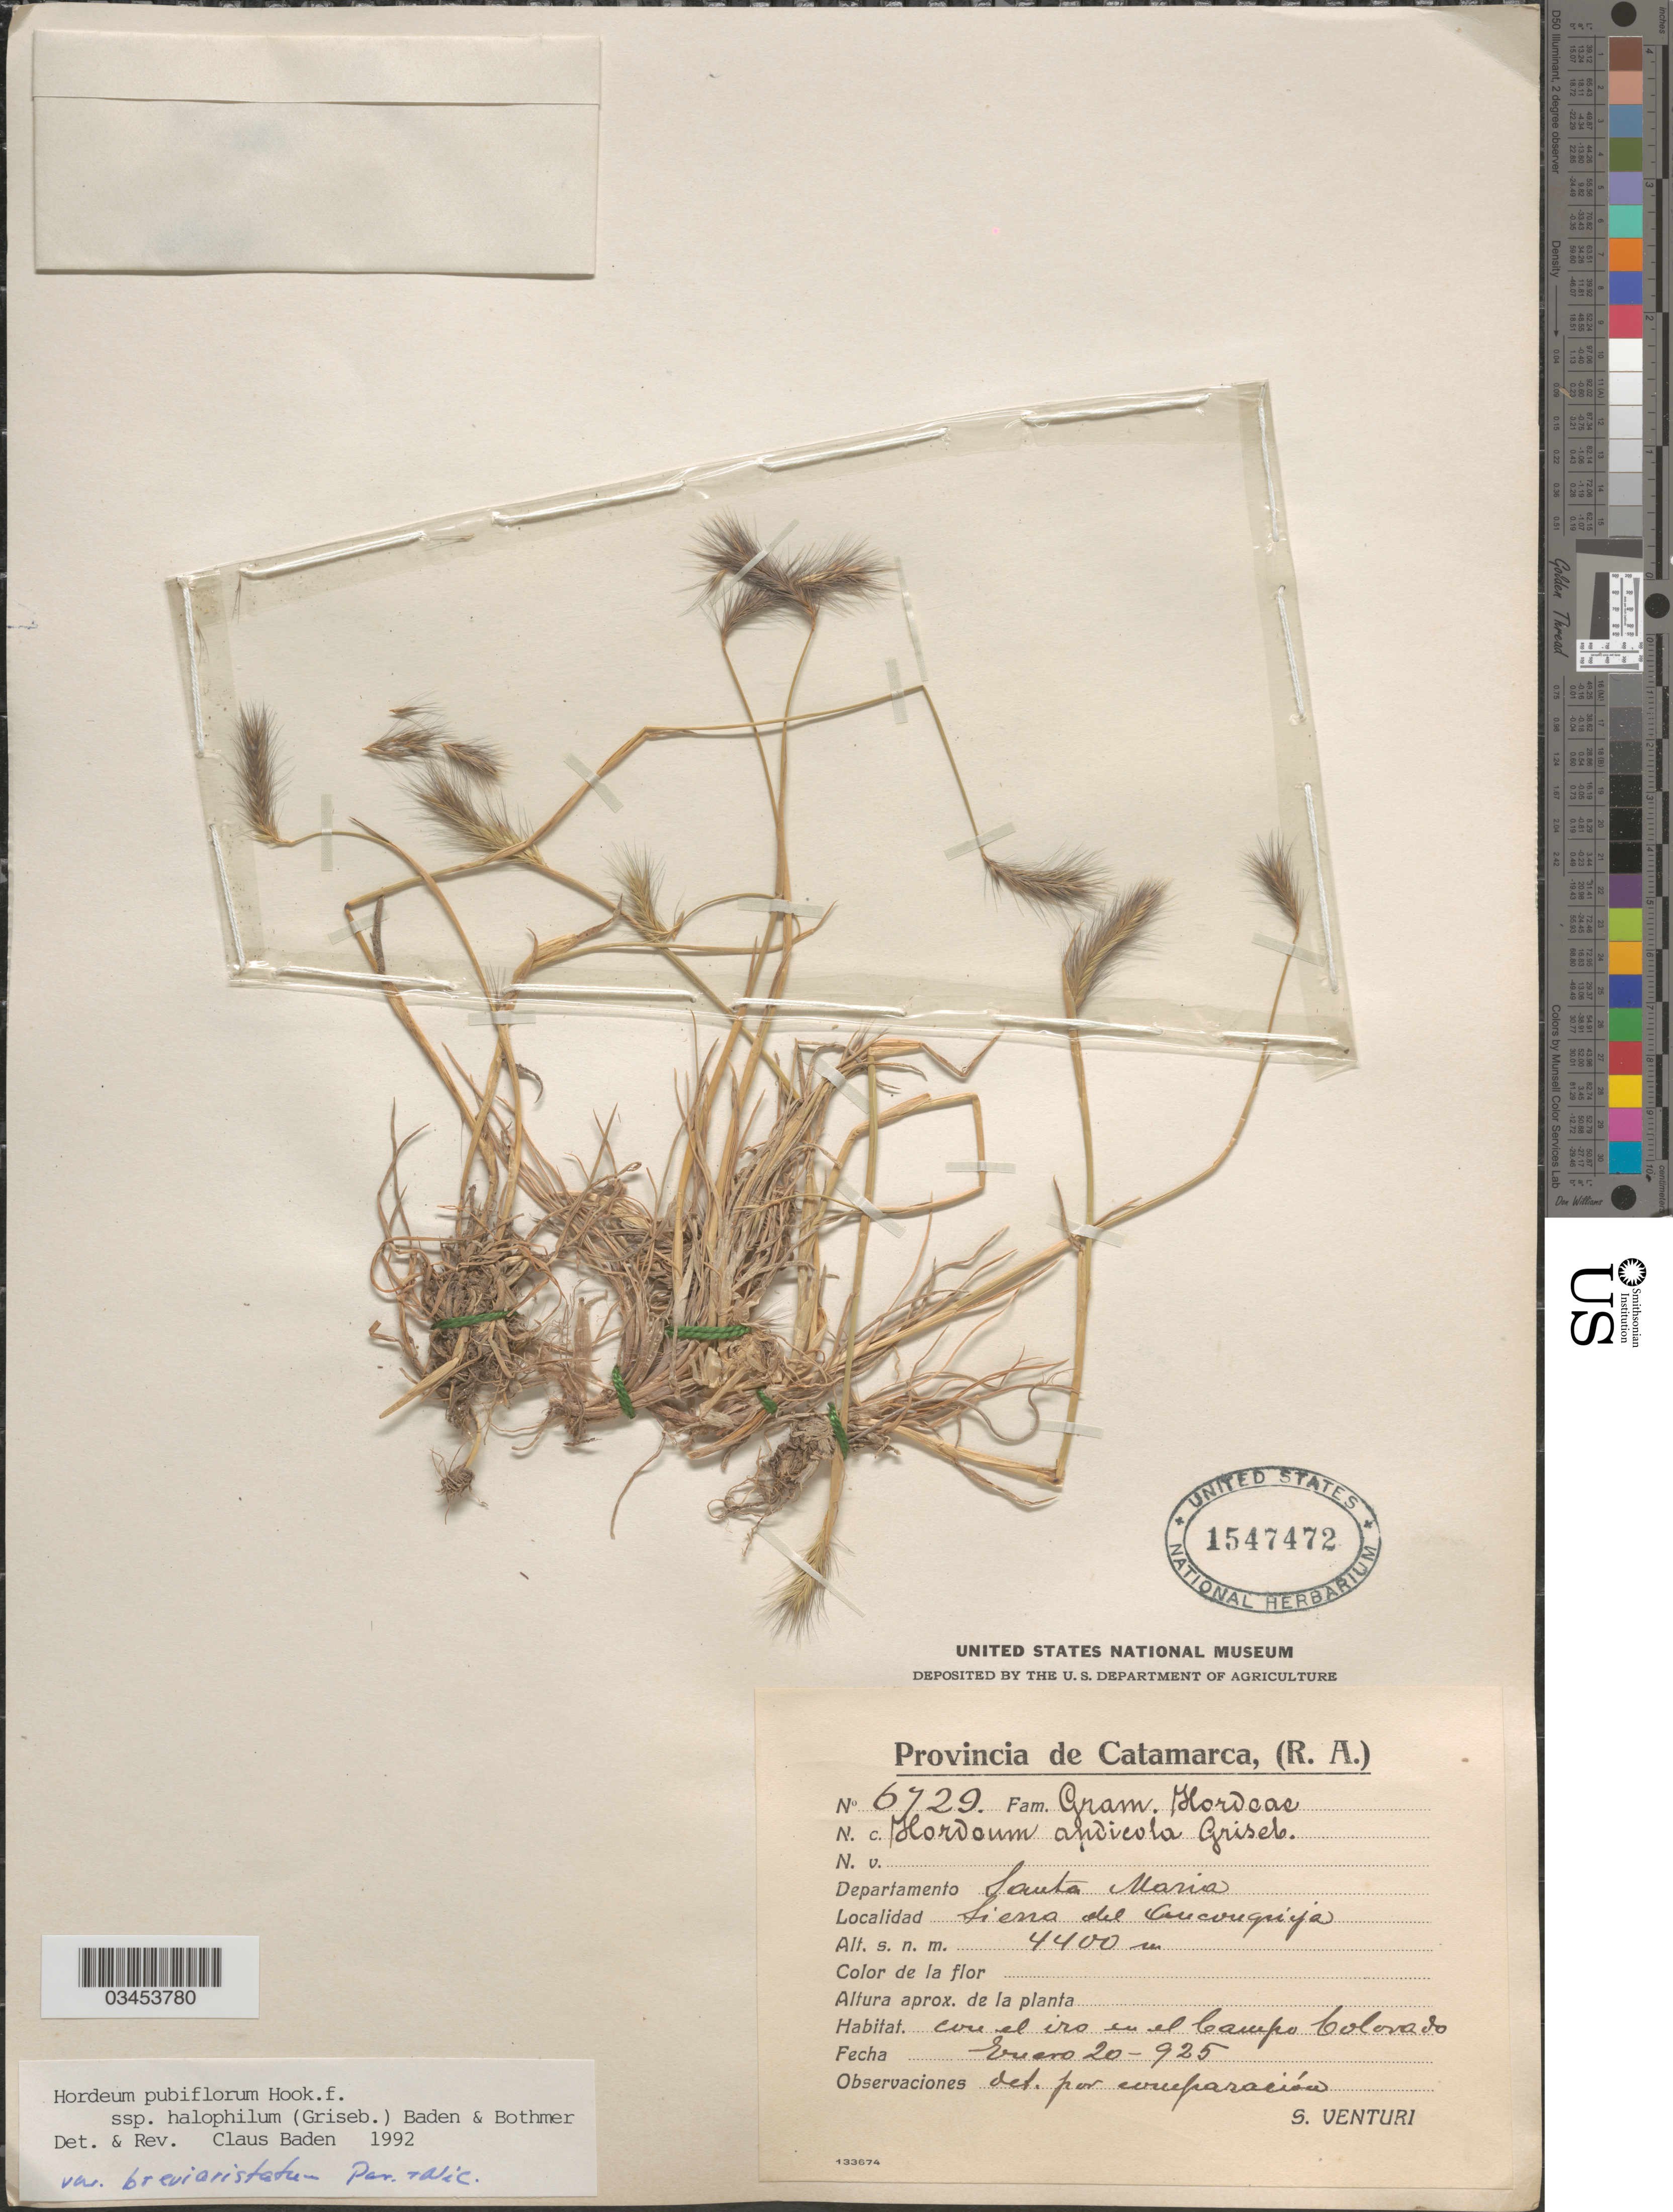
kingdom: Plantae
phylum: Tracheophyta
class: Liliopsida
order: Poales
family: Poaceae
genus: Hordeum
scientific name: Hordeum pubiflorum subsp. halophilum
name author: Hook. f.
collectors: S. Venturi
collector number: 6729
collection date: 1925-01-20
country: Argentina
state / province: Catamarca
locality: (R.A.) Departamento Santa Maria. Sierra del Auconquija. Con el iro en el Campo Colorado.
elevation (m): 4400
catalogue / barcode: US 1547472